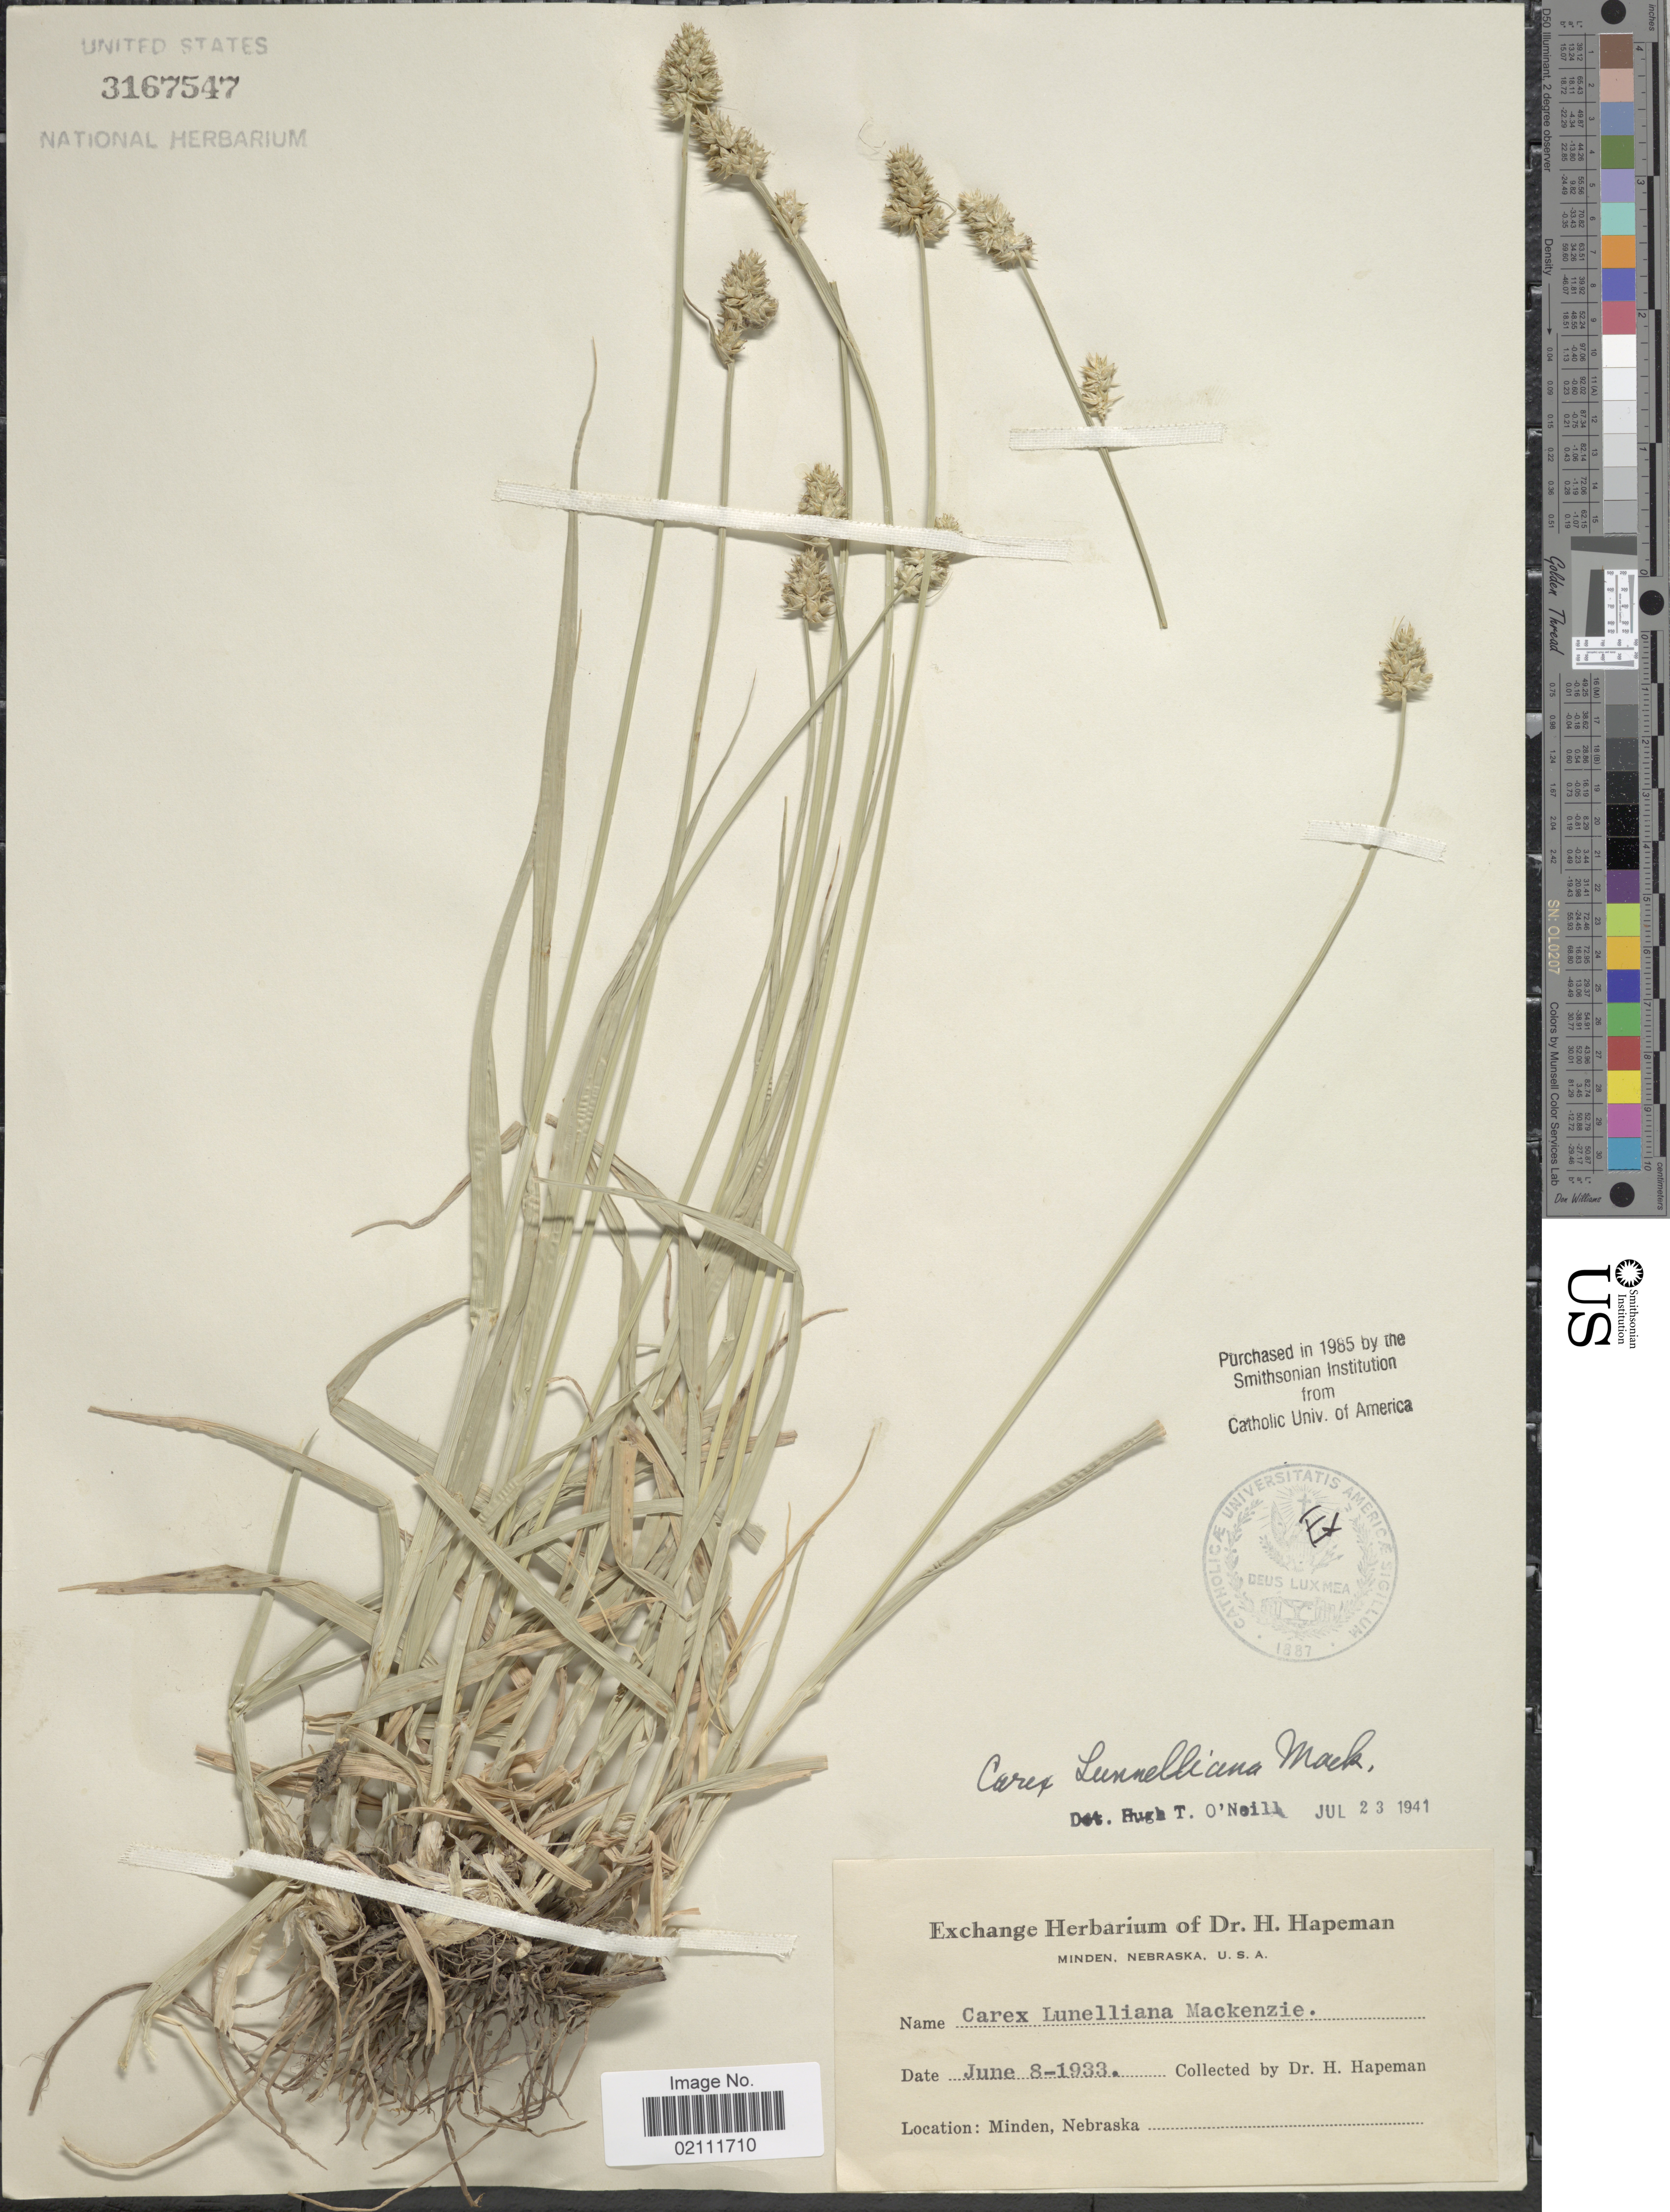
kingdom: Plantae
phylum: Tracheophyta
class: Liliopsida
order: Poales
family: Cyperaceae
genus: Carex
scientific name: Carex gravida var. lunelliana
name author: (Mack.) F.J. Herm.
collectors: H. Hapeman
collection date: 1933-06-08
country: United States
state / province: Nebraska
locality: Minden.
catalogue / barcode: US 3167547